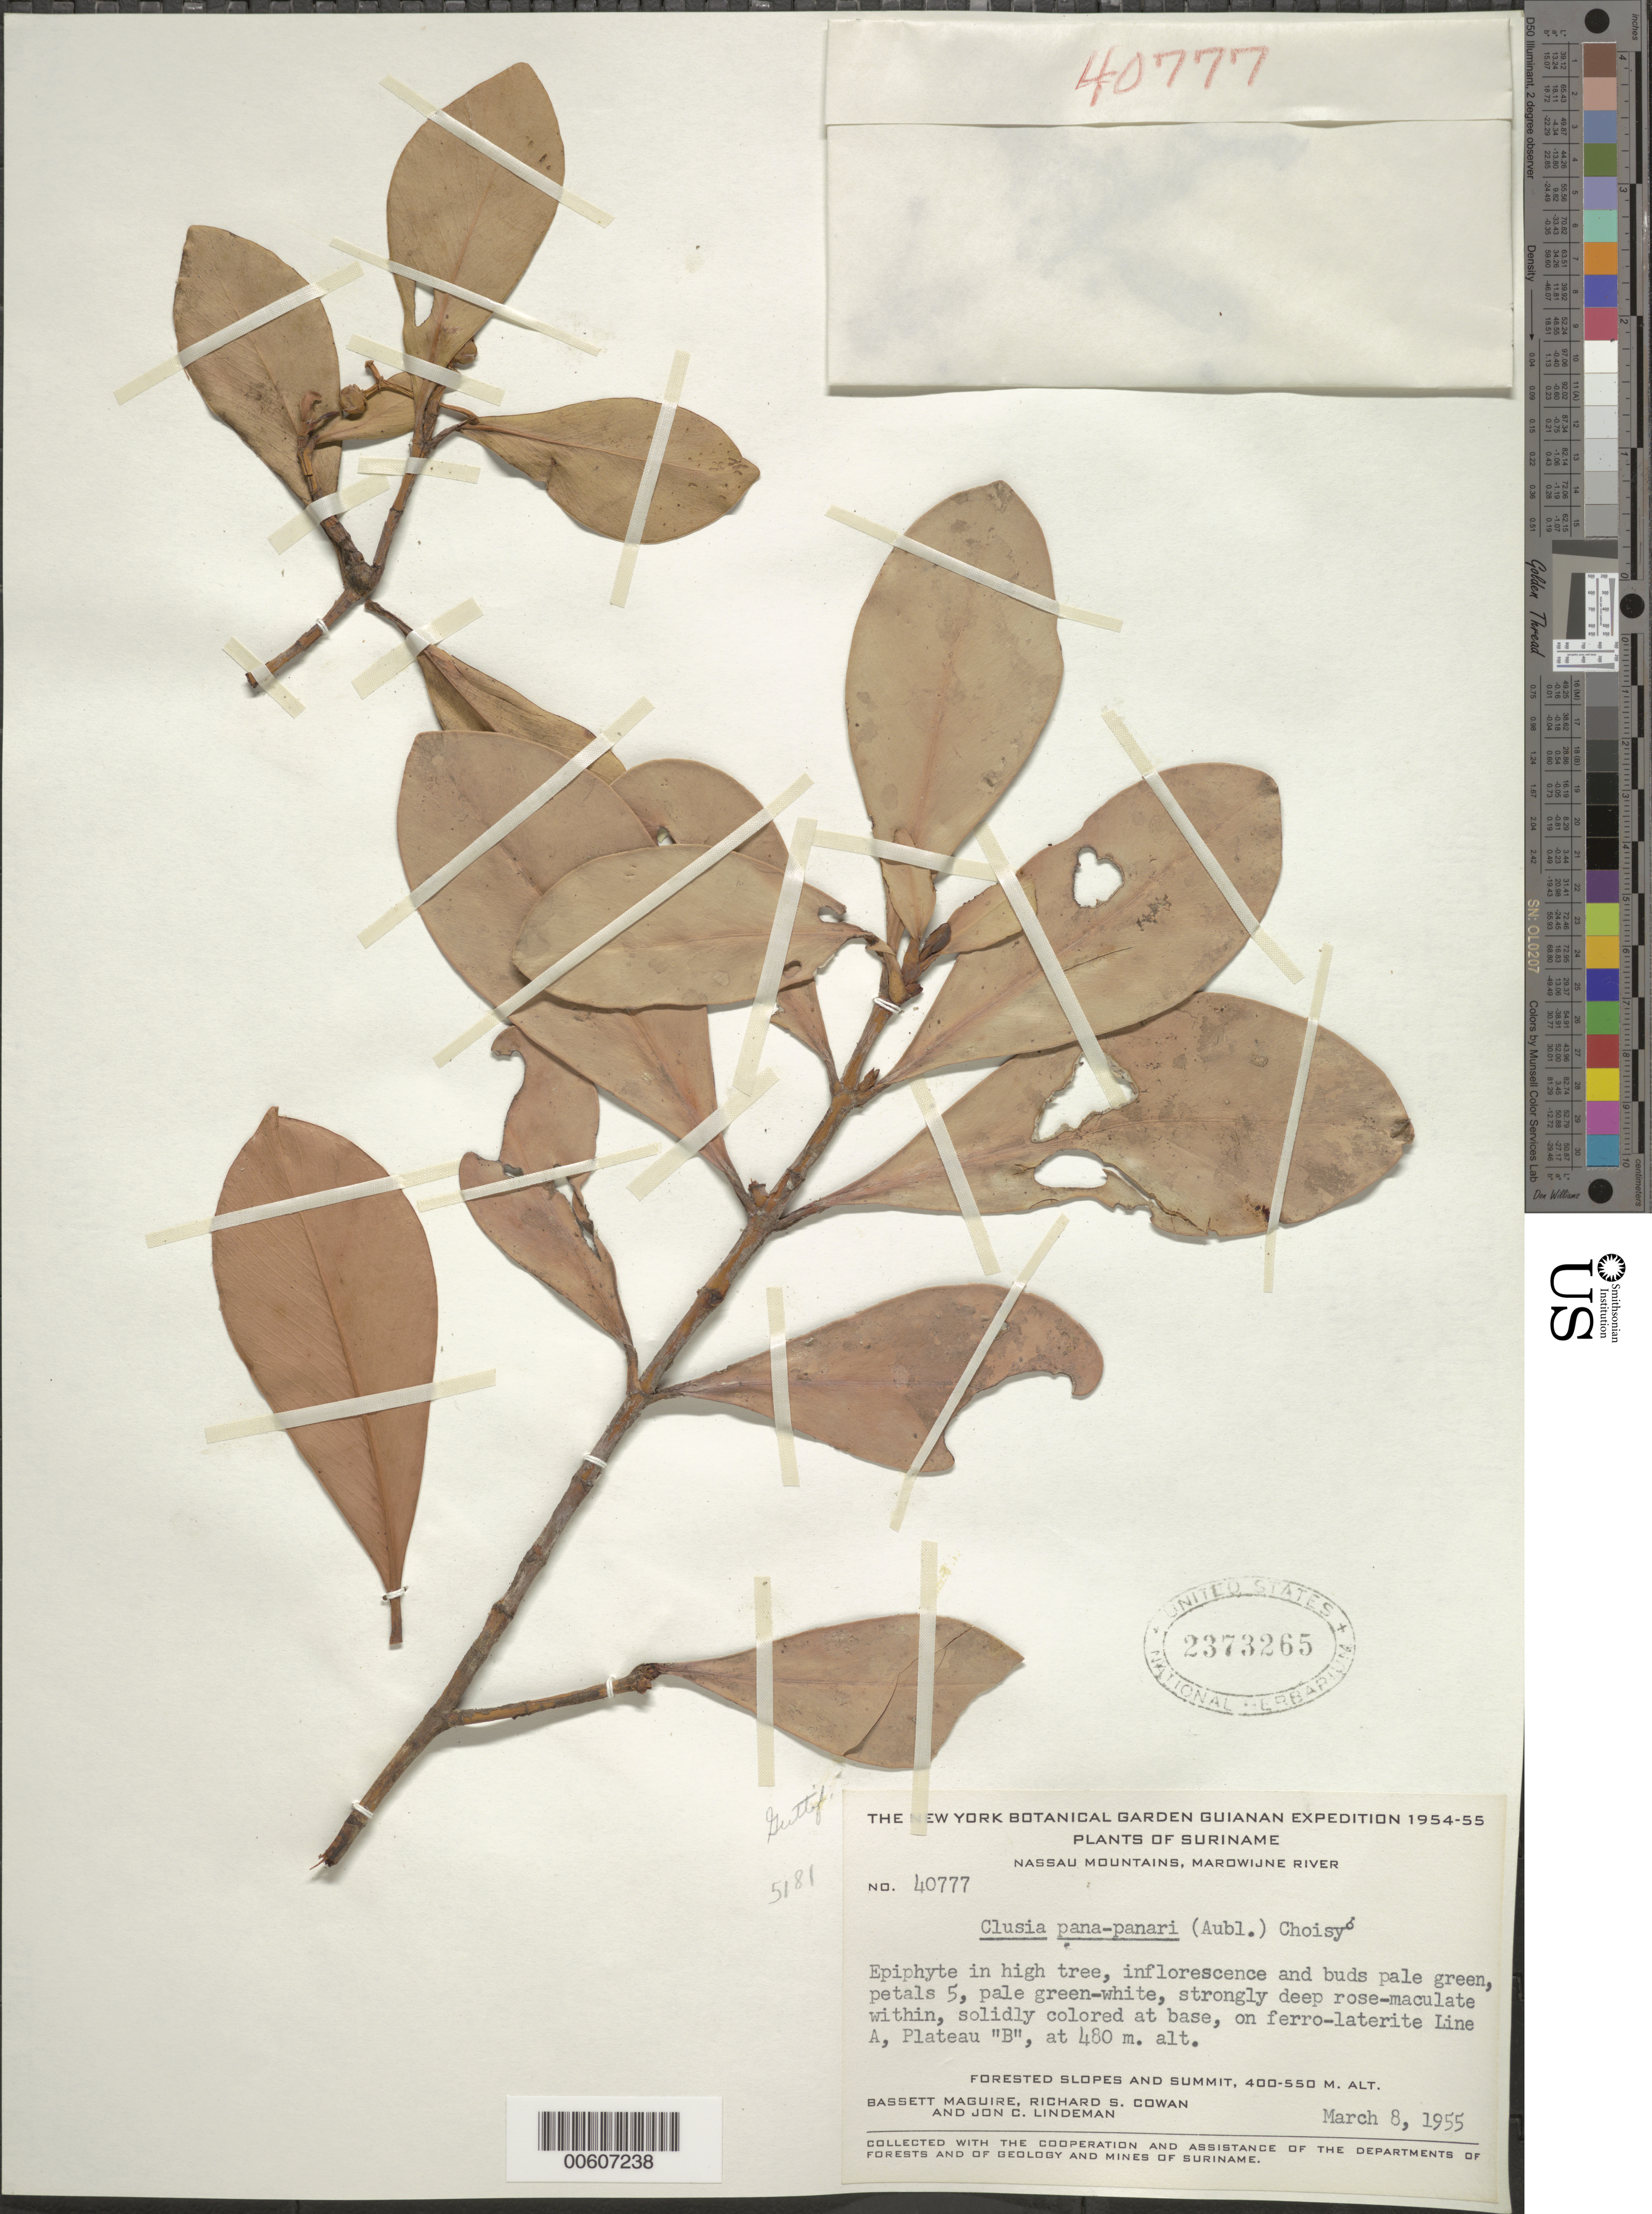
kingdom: Plantae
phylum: Tracheophyta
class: Magnoliopsida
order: Malpighiales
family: Clusiaceae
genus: Clusia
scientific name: Clusia panapanari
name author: (Aubl.) Choisy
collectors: B. Maguire et al.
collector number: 40777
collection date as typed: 8-Mar-55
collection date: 1955-03-08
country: Suriname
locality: Nassau Mts., Marowijne R., Plateau B, line A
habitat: Ferro-laterite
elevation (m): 480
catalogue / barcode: US 2373265